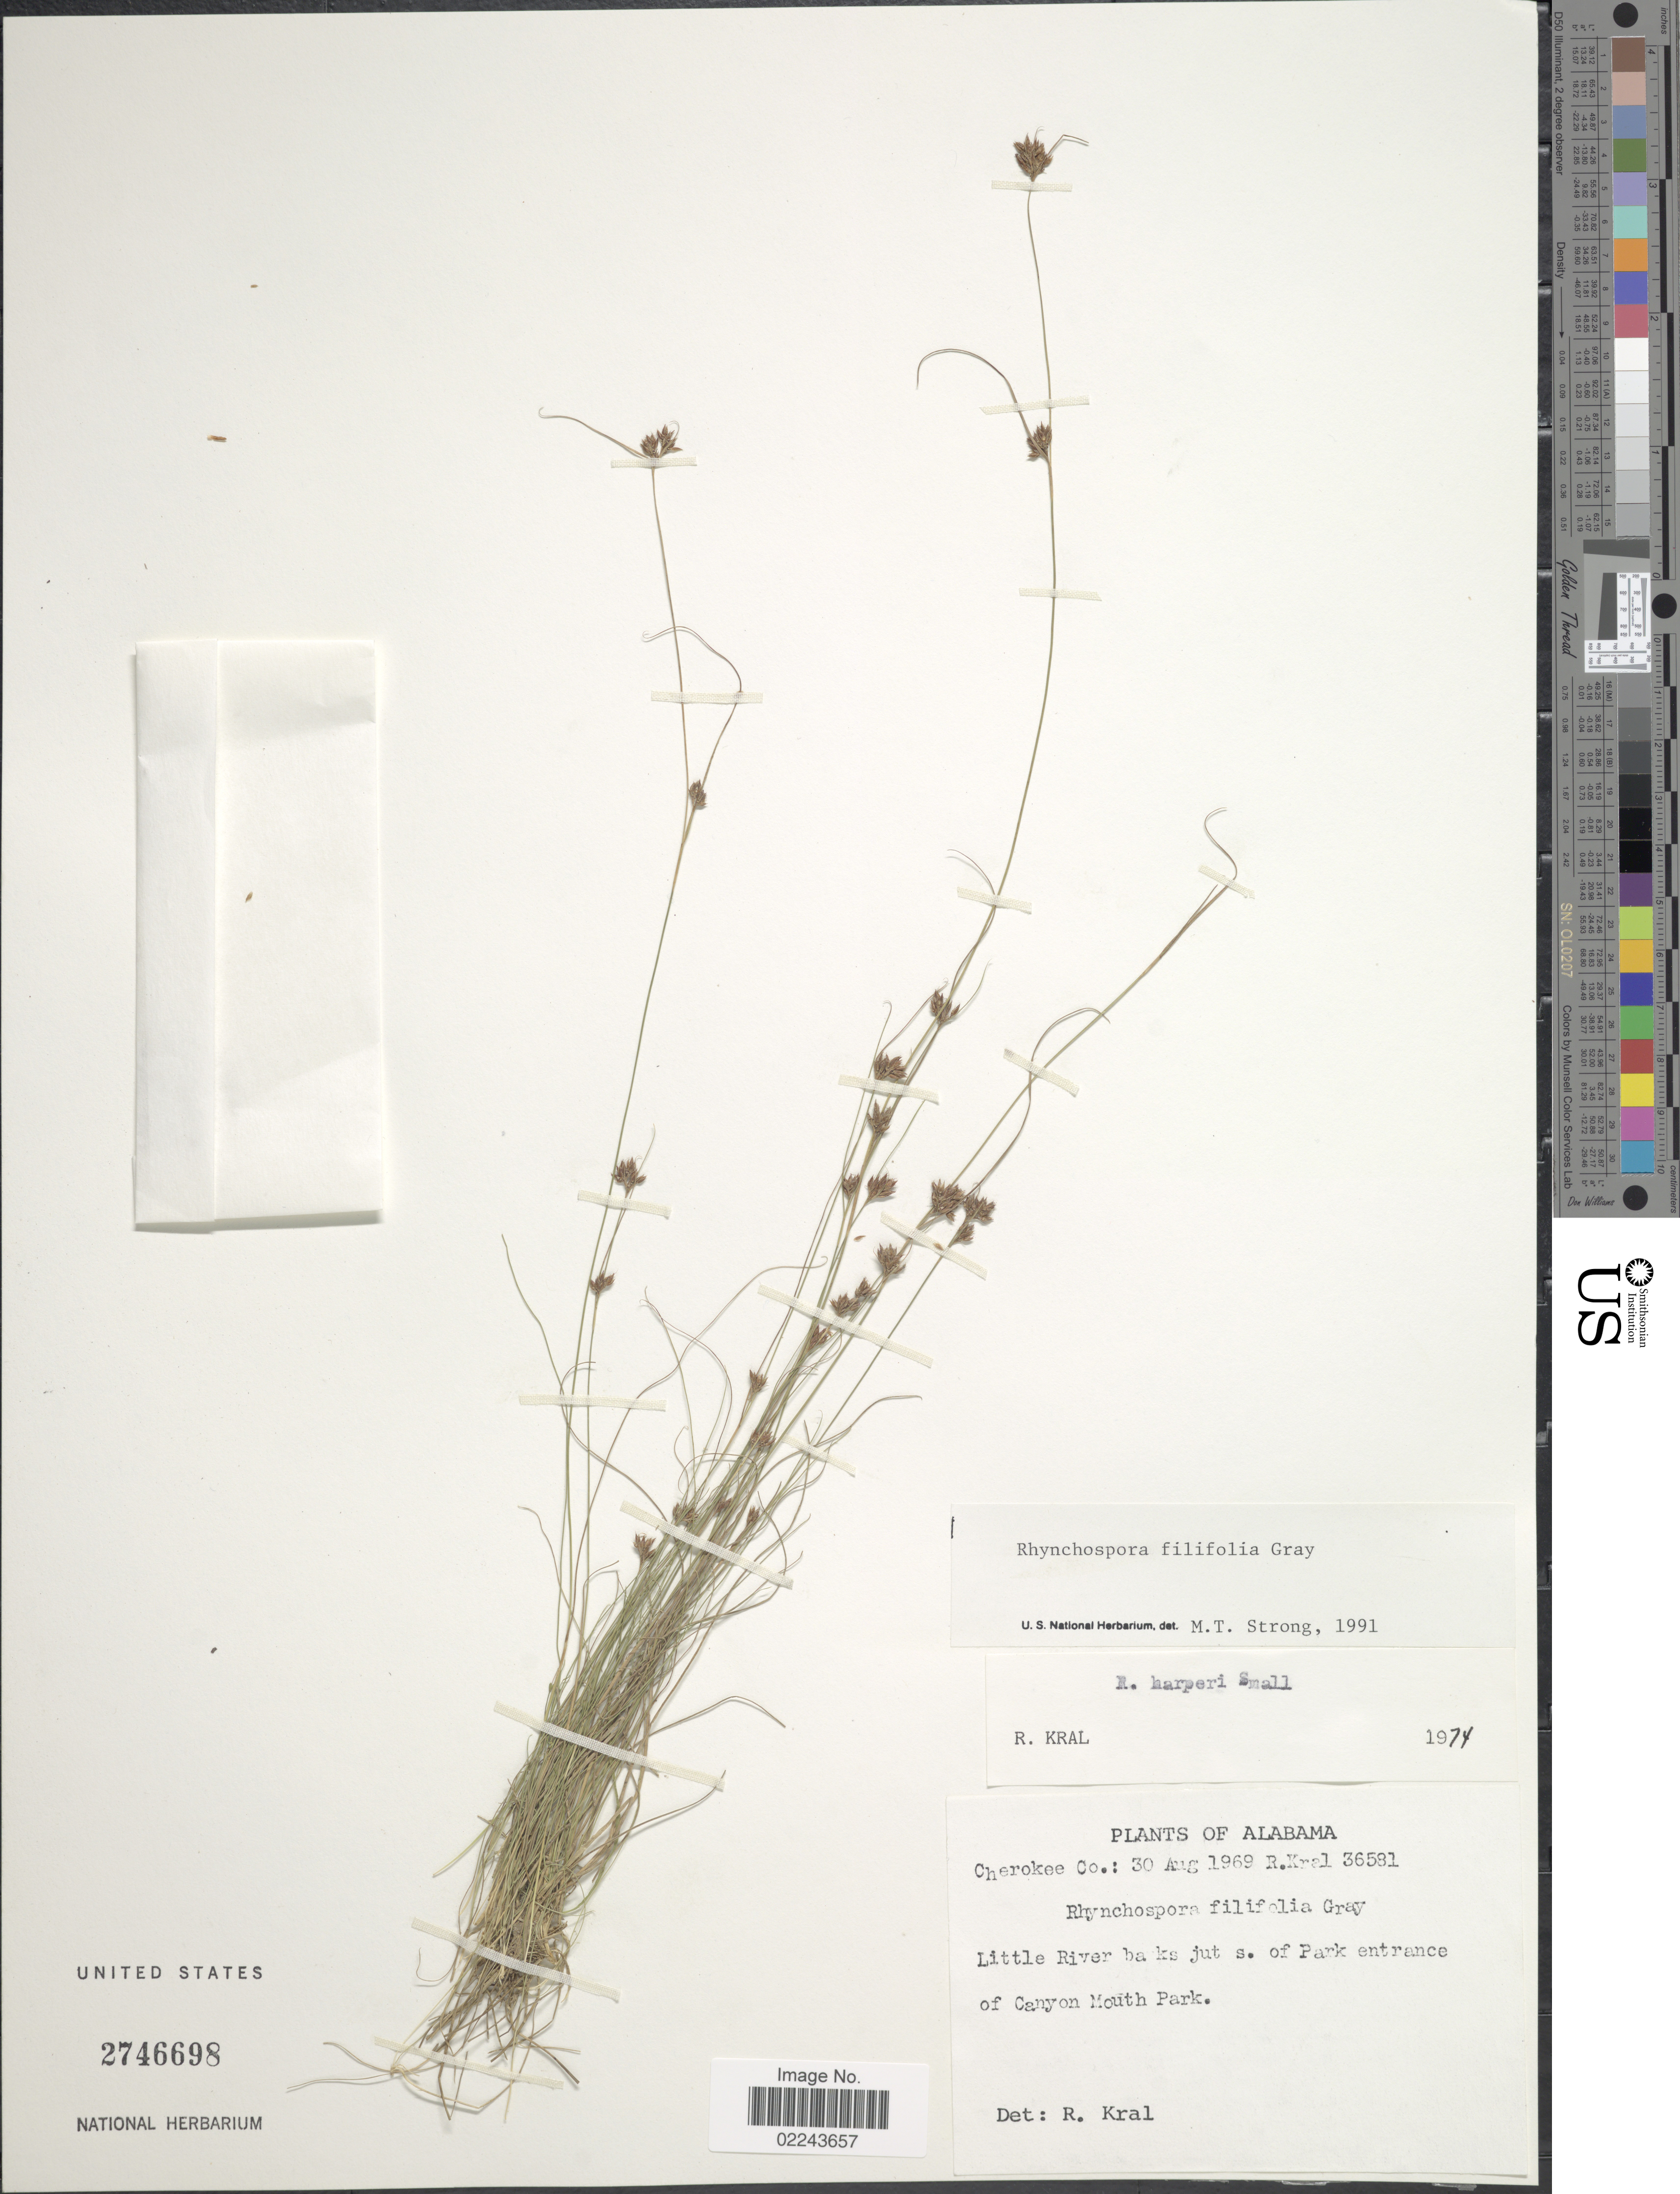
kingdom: Plantae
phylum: Tracheophyta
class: Liliopsida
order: Poales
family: Cyperaceae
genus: Rhynchospora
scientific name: Rhynchospora filifolia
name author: A. Gray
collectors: R. Kral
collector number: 36581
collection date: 1969-08-30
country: United States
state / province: Alabama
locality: Little River banks just s of Park entrance of Canyon Mouth Park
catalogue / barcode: US 2746698